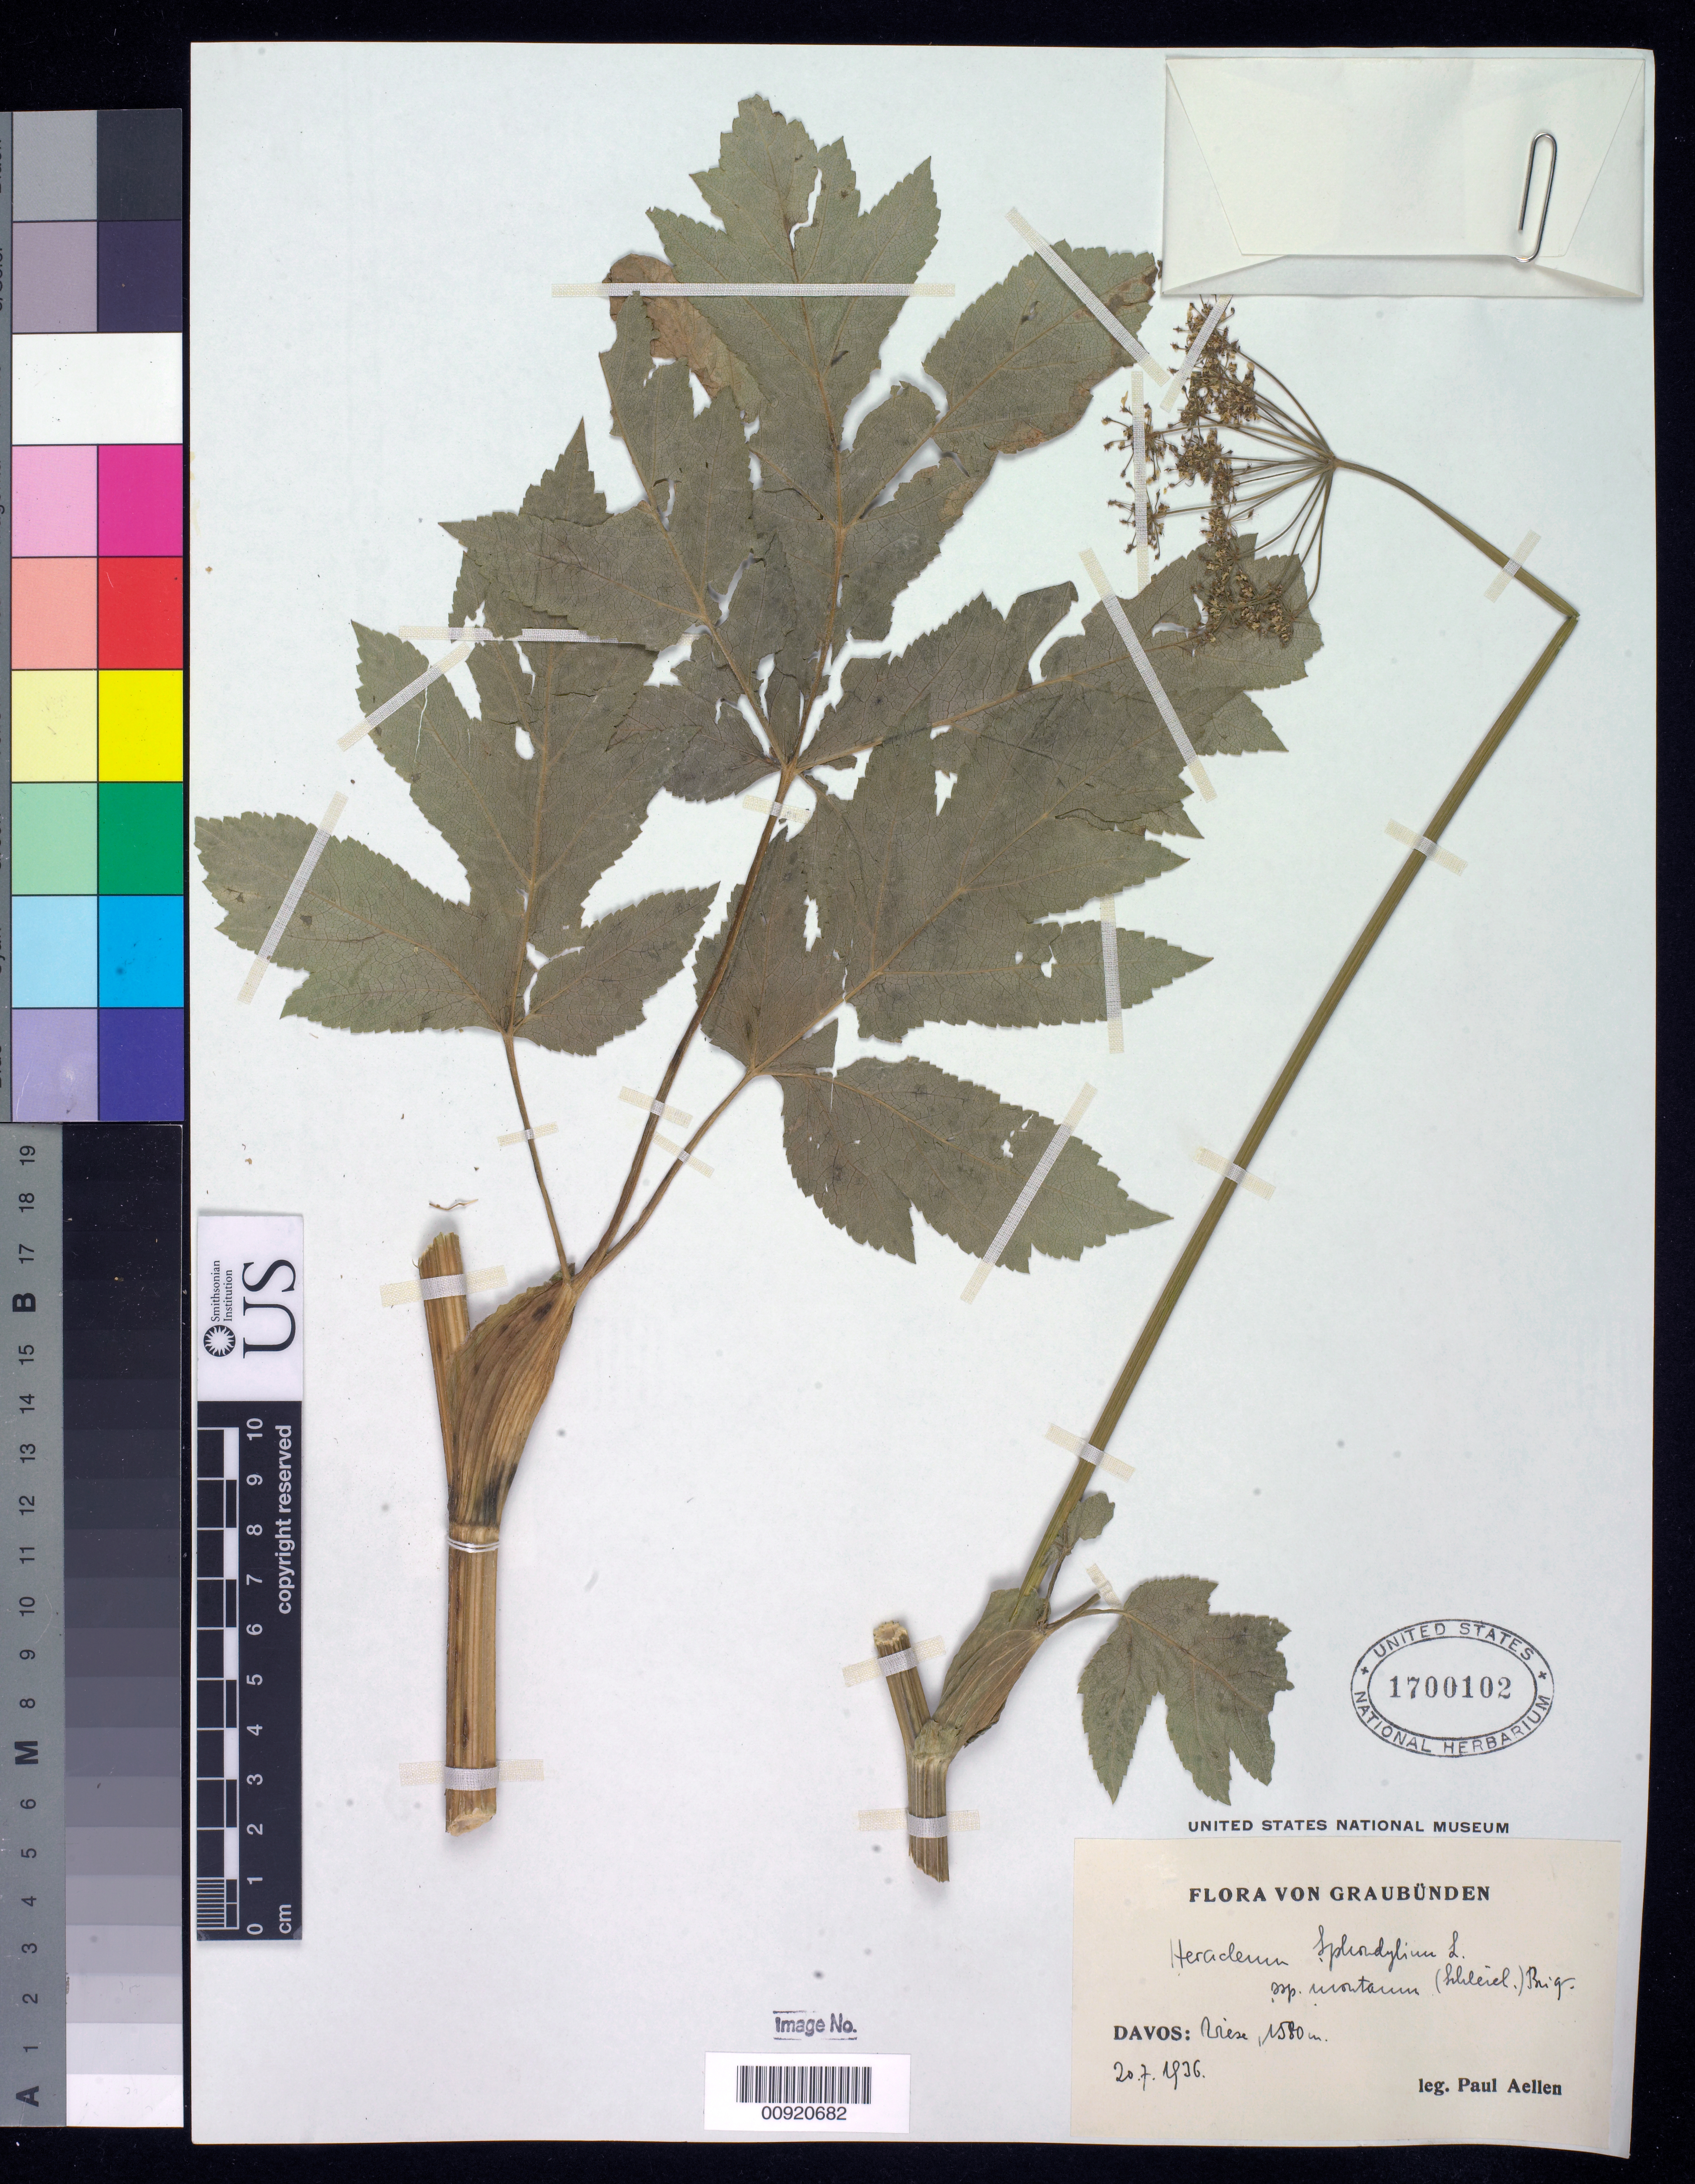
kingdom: Plantae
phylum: Tracheophyta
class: Magnoliopsida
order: Apiales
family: Apiaceae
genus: Heracleum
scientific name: Heracleum sphondylium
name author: L.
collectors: P. Aellen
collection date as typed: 20 Jul 1836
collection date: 1836-07-20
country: Switzerland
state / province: Graubünden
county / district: Prättigau/Davos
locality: Davos. Viese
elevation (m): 1580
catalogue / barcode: US 1700102